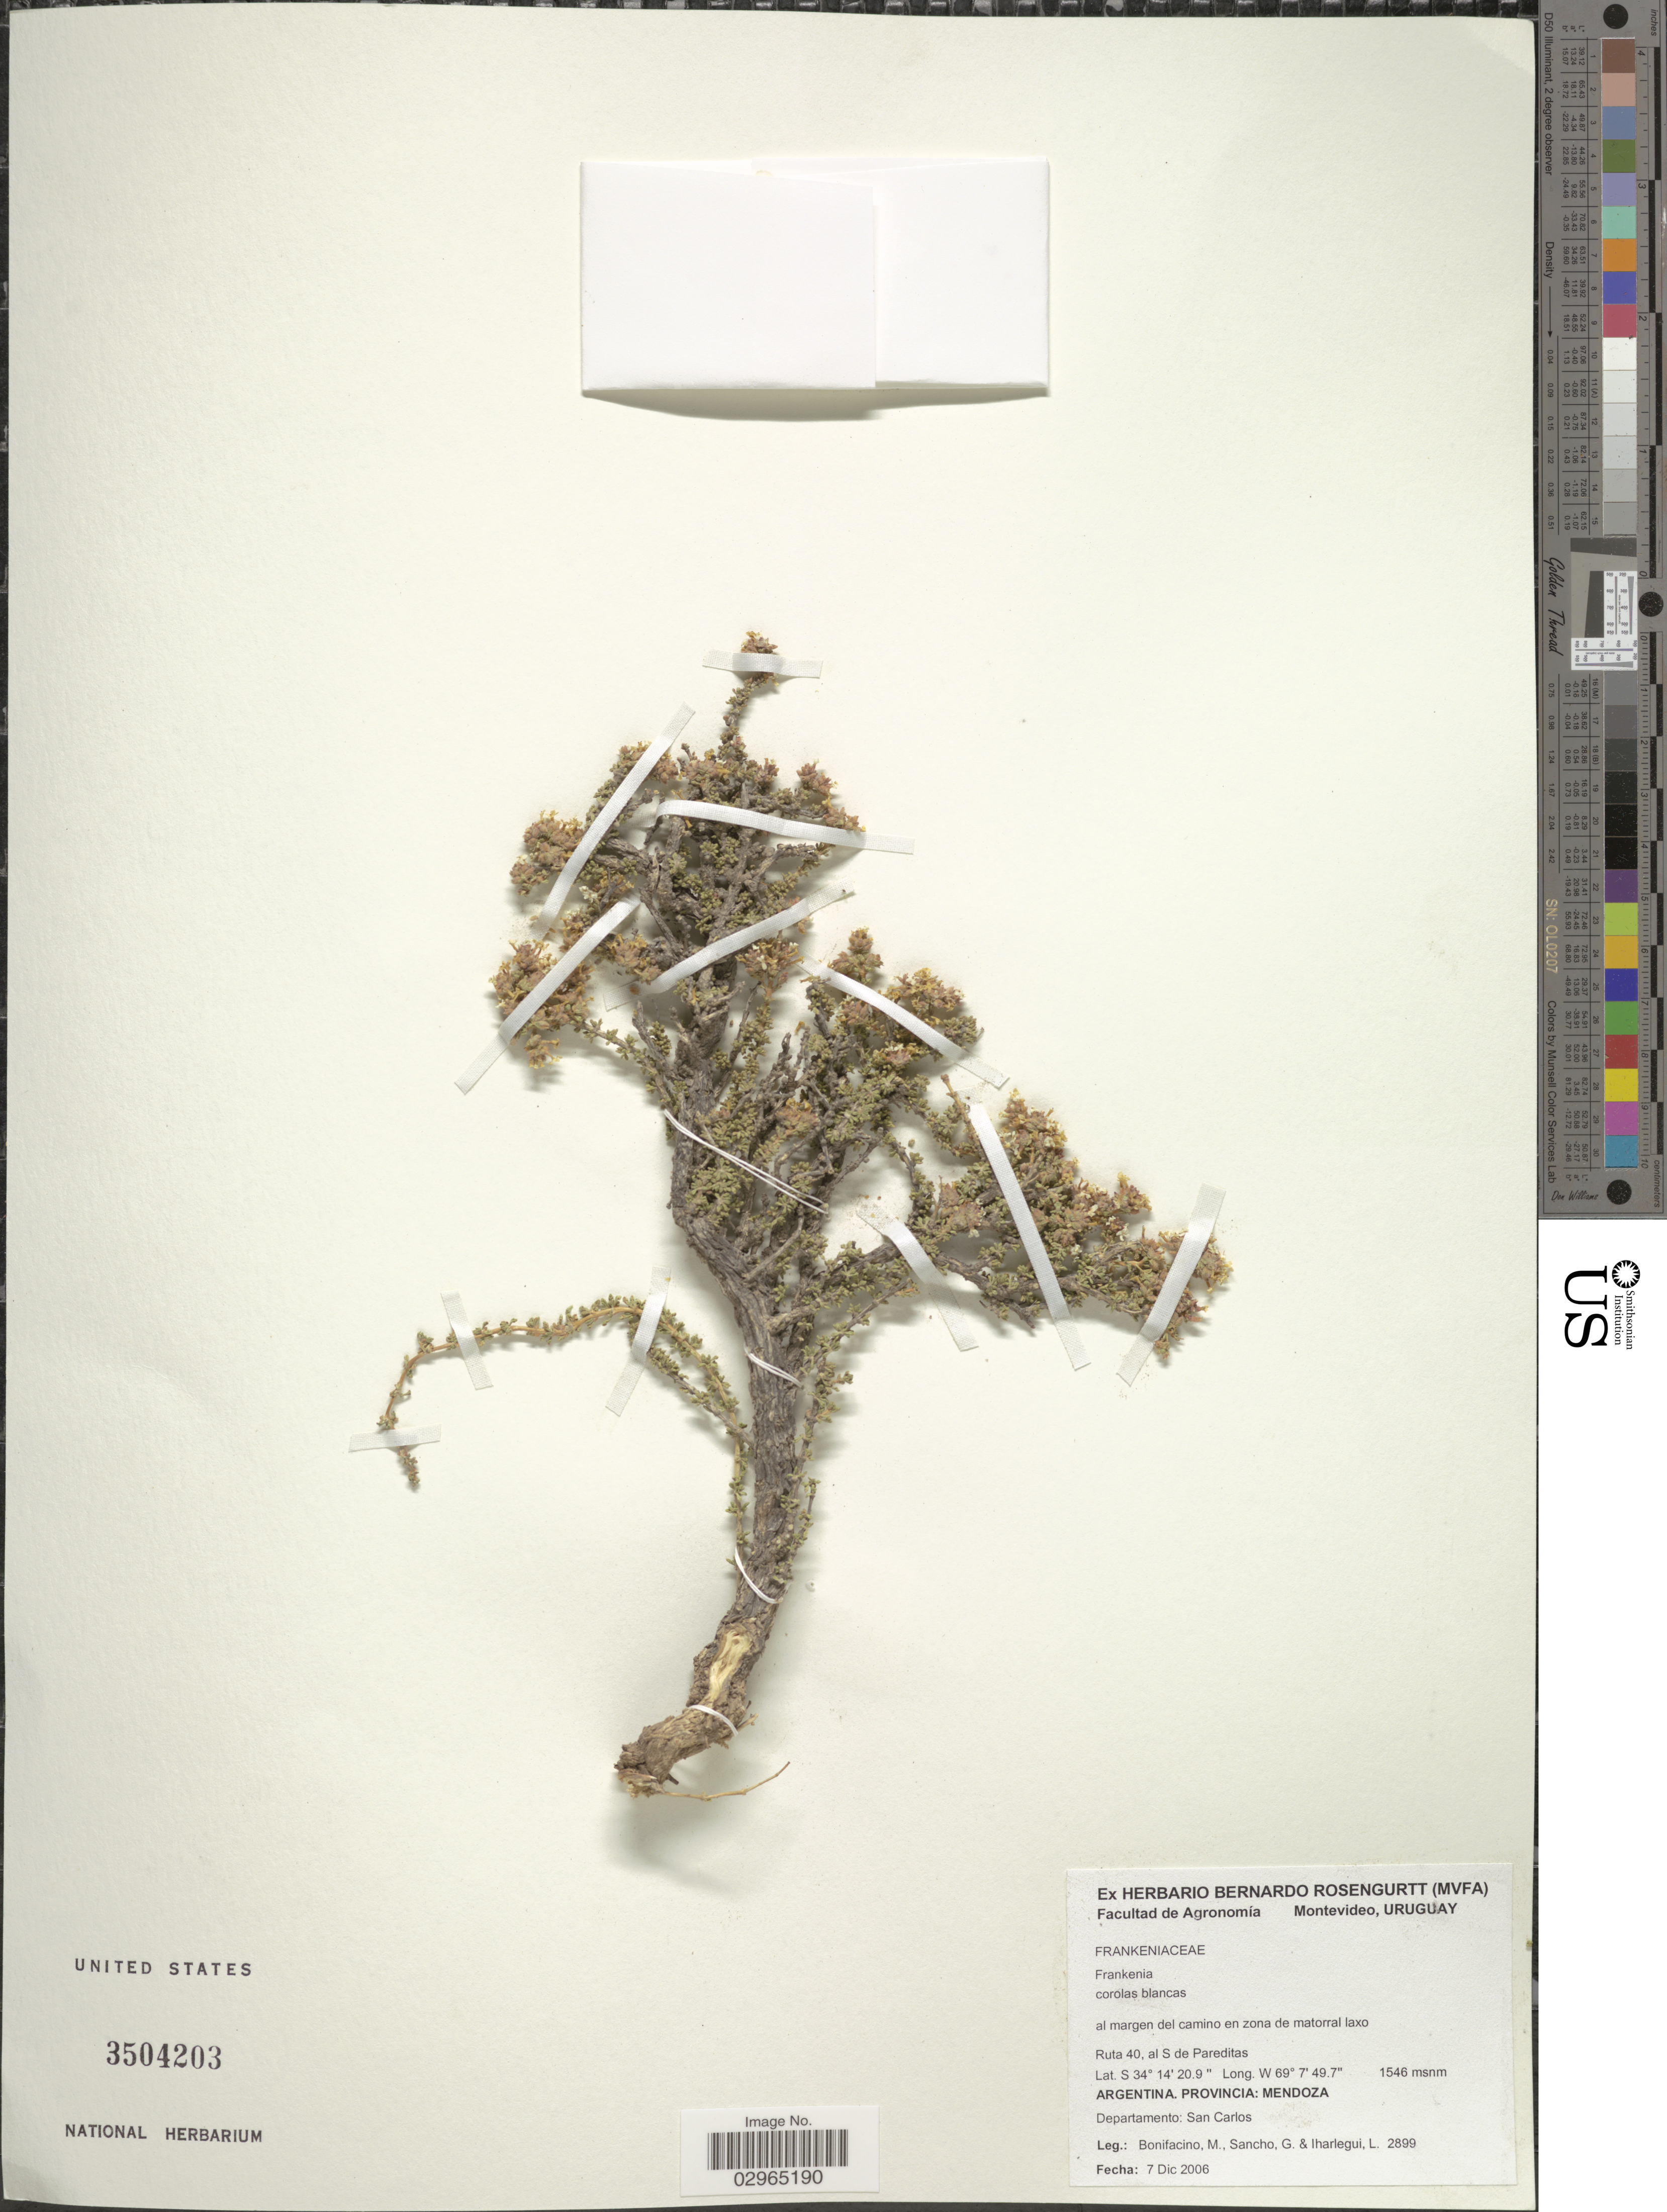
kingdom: Plantae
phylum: Tracheophyta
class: Magnoliopsida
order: Caryophyllales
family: Frankeniaceae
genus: Frankenia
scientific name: Frankenia patagonica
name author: Speg.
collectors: M. Bonifacino, G. Sancho & L. Iharlegui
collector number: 2899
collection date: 2006-12-07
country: Argentina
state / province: Mendoza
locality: Ruta 40, al S de Pareditas. Departamento: San Carlos.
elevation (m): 1546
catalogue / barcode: US 3504203